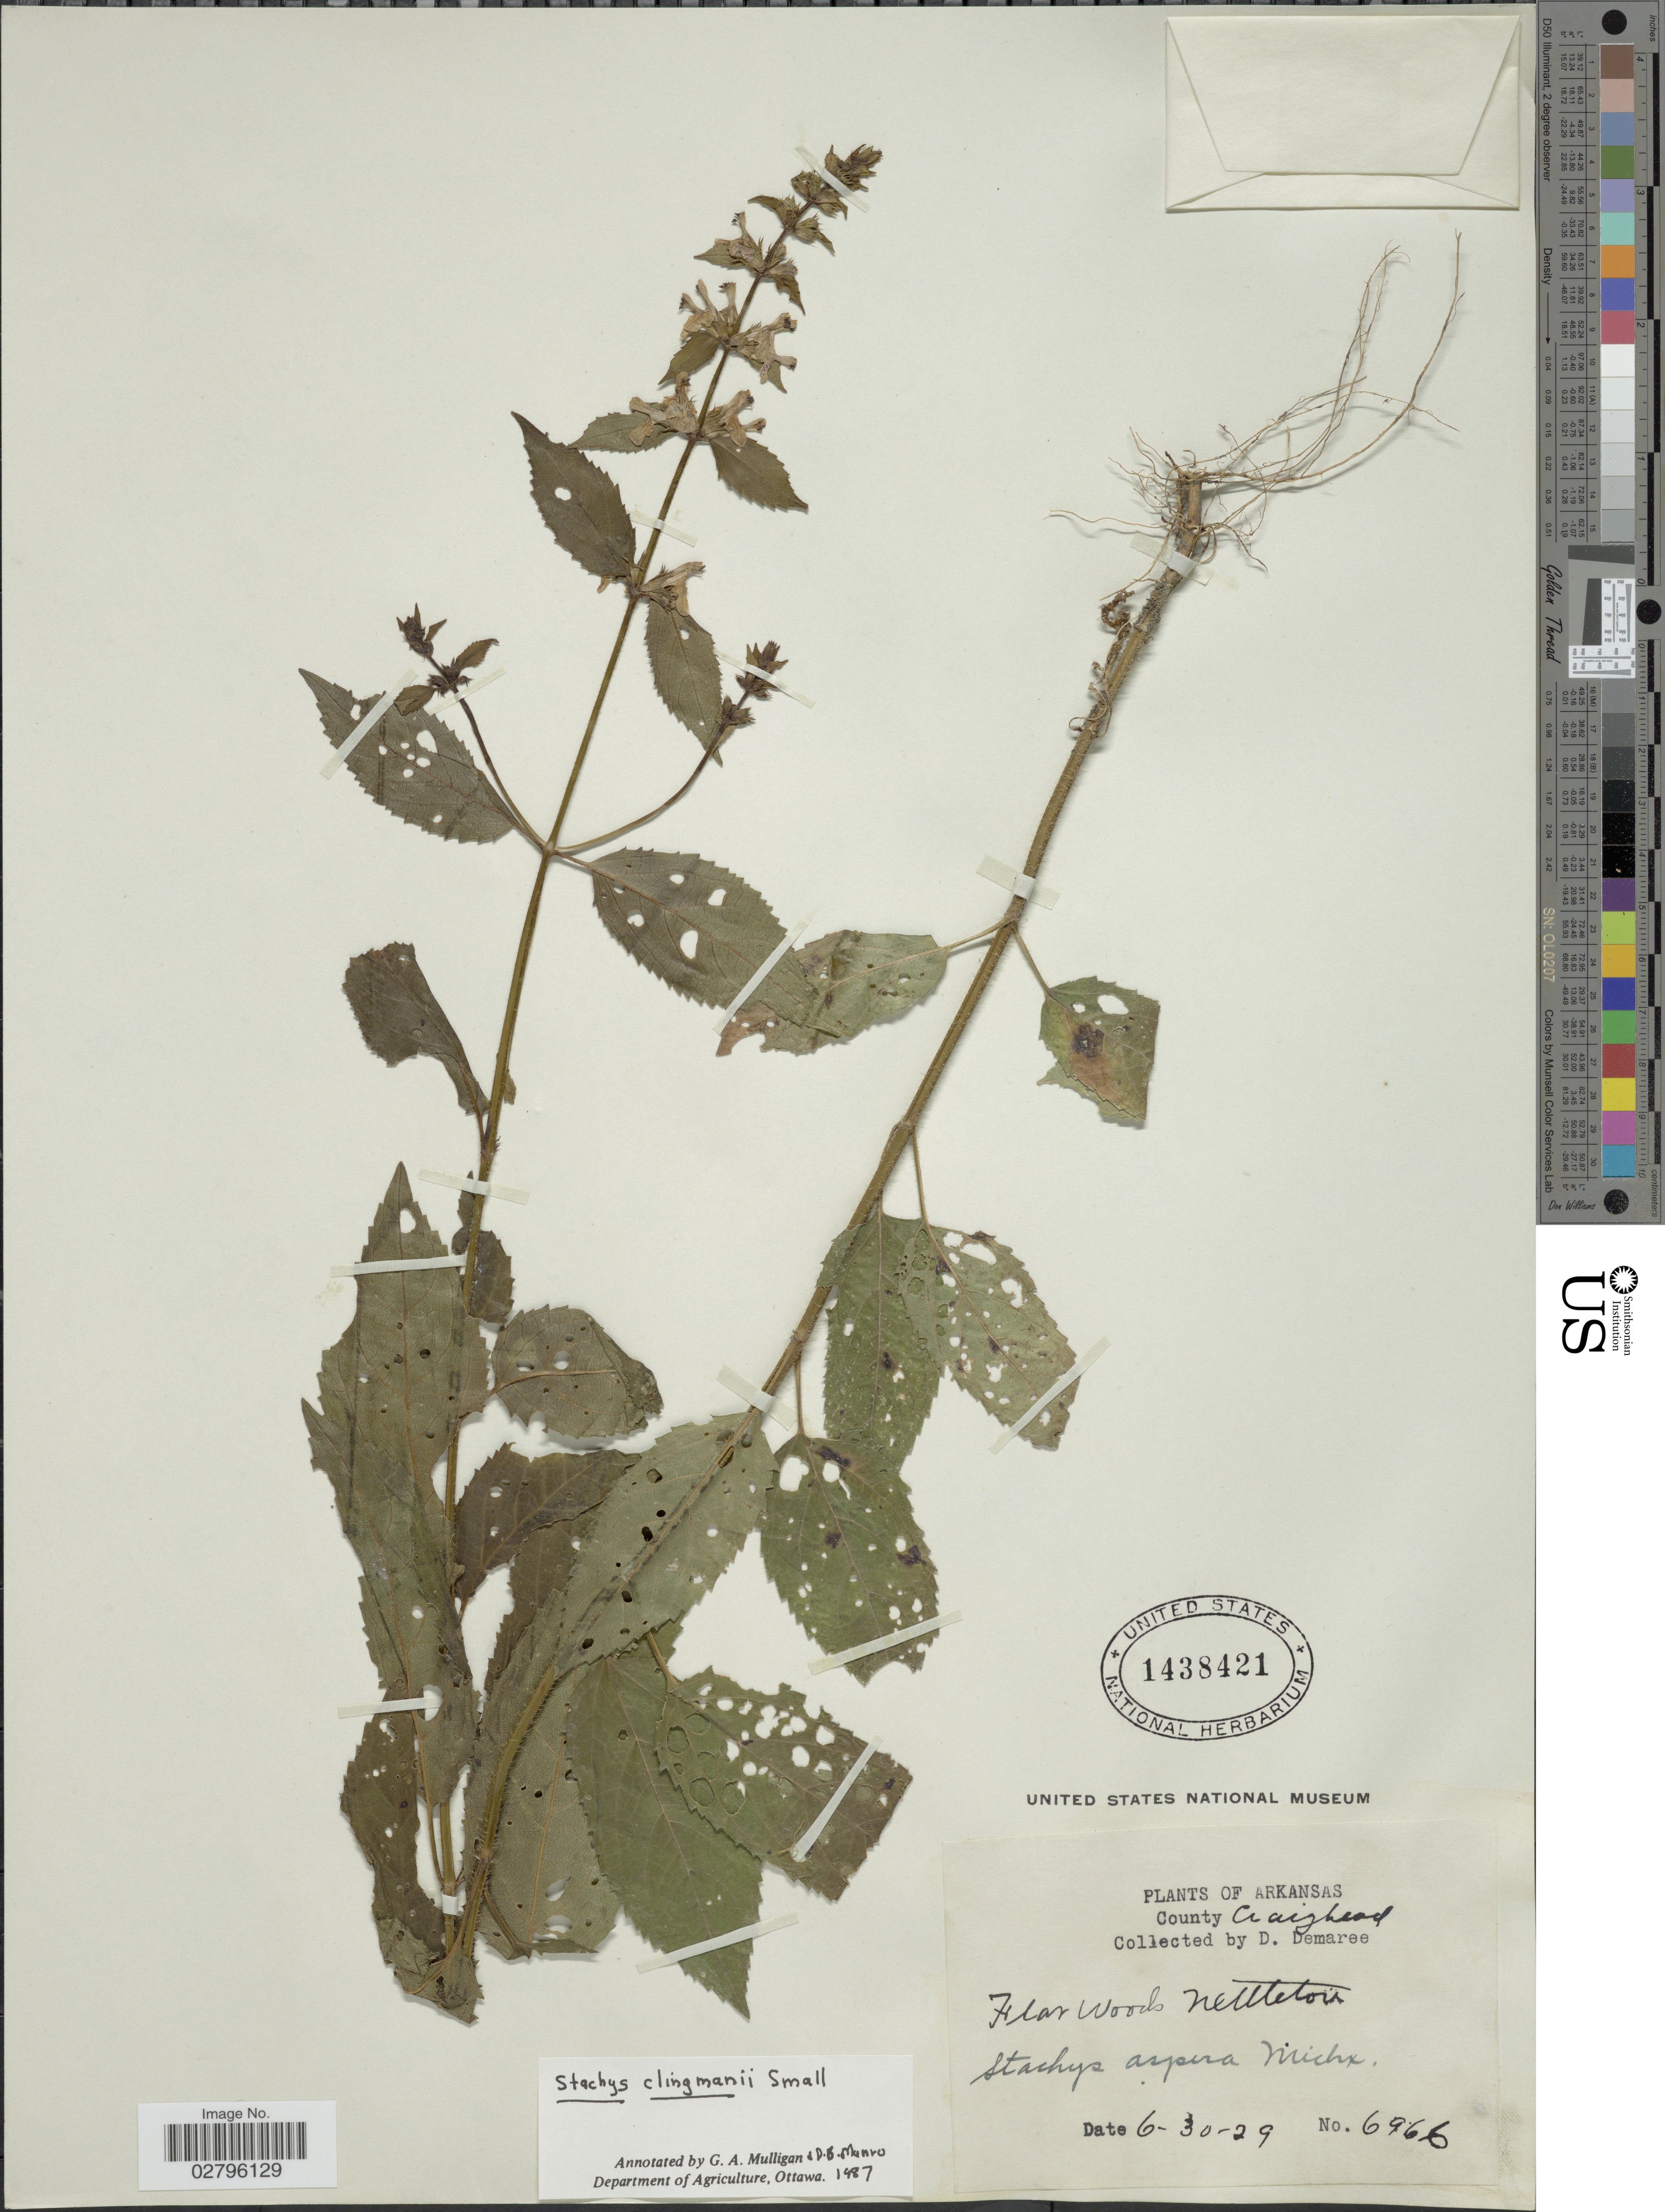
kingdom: Plantae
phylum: Tracheophyta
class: Magnoliopsida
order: Lamiales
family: Lamiaceae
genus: Stachys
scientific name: Stachys clingmanii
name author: Small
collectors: D. Demaree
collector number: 6966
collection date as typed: Transcribed d/m/y: 30/6/29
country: United States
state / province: Arkansas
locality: County Craighead.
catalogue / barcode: US 1438421